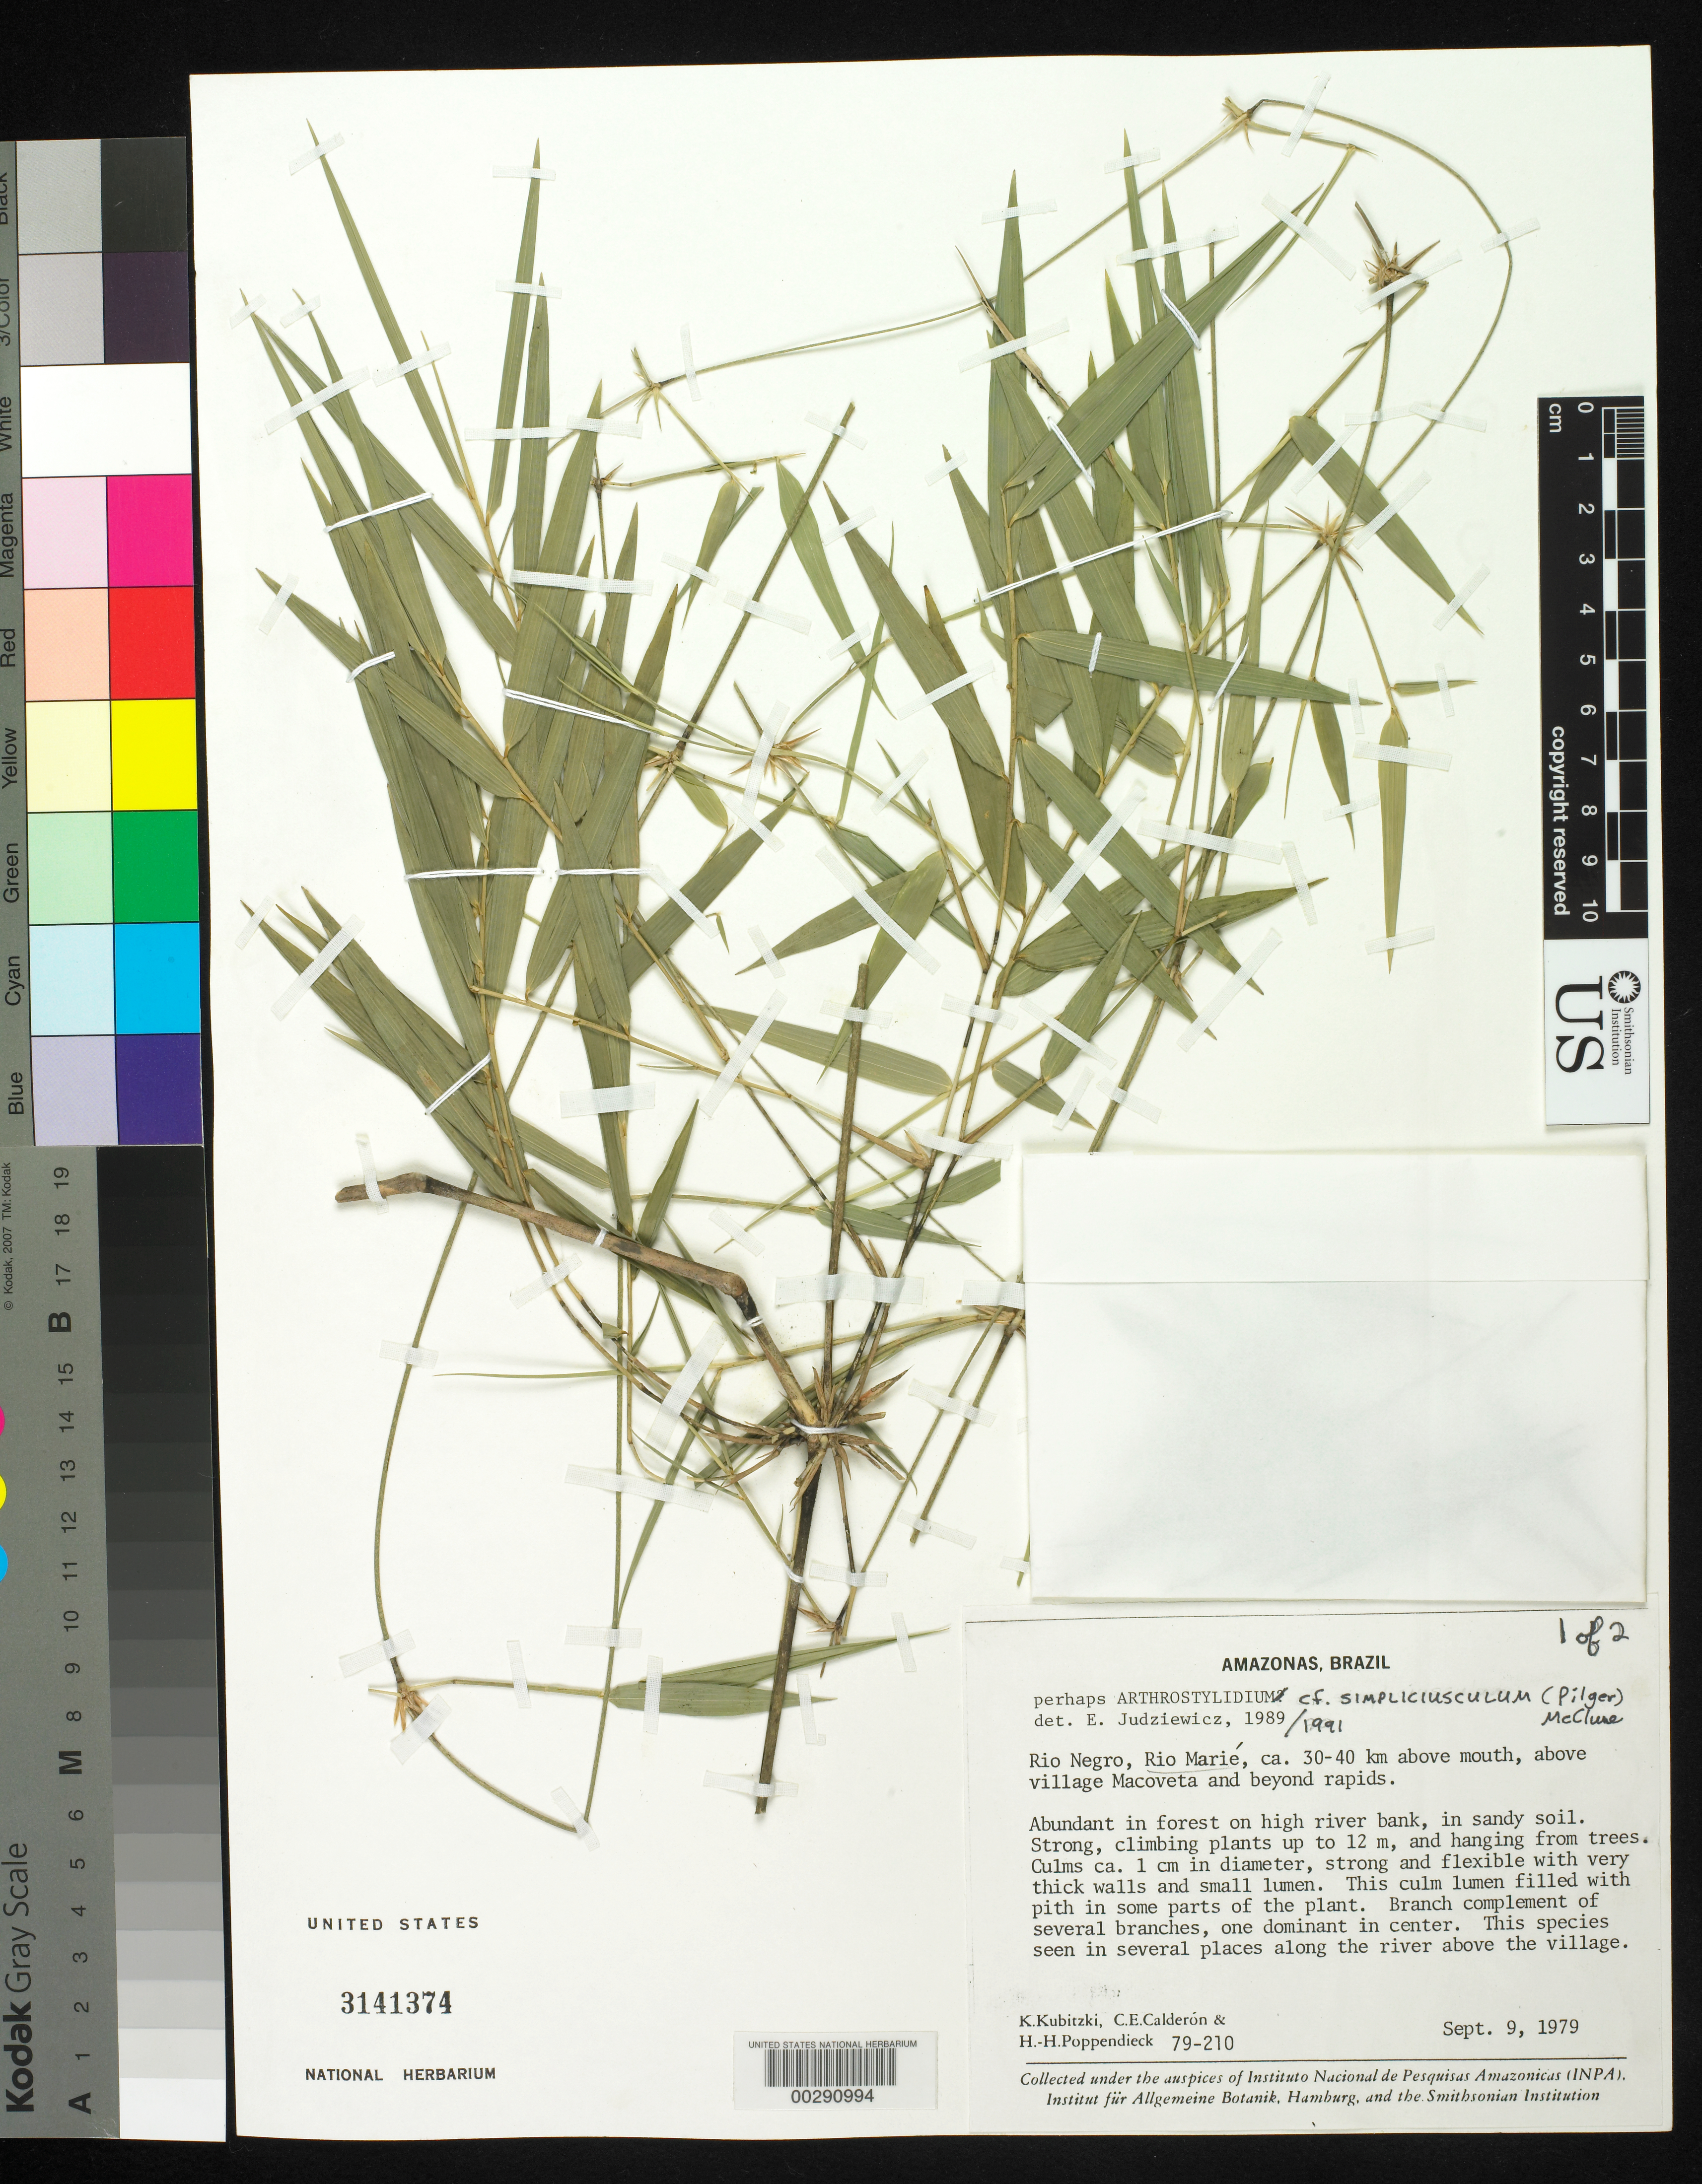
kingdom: Plantae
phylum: Tracheophyta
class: Liliopsida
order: Poales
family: Poaceae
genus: Arthrostylidium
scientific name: Arthrostylidium simpliciusculum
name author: (Pilg.) McClure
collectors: K. Kubitzki, C. E. Calderón & H.-H. Poppendieck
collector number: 79-210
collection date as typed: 09 Sep 1979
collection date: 1979-09-09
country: Brazil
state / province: Amazonas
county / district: Rio Negro ?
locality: Rio marie, ca 30-40 km above mouth, above village macoveta and beyond rapids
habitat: Forest on high river bamk, in sandy soil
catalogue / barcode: US 3141374